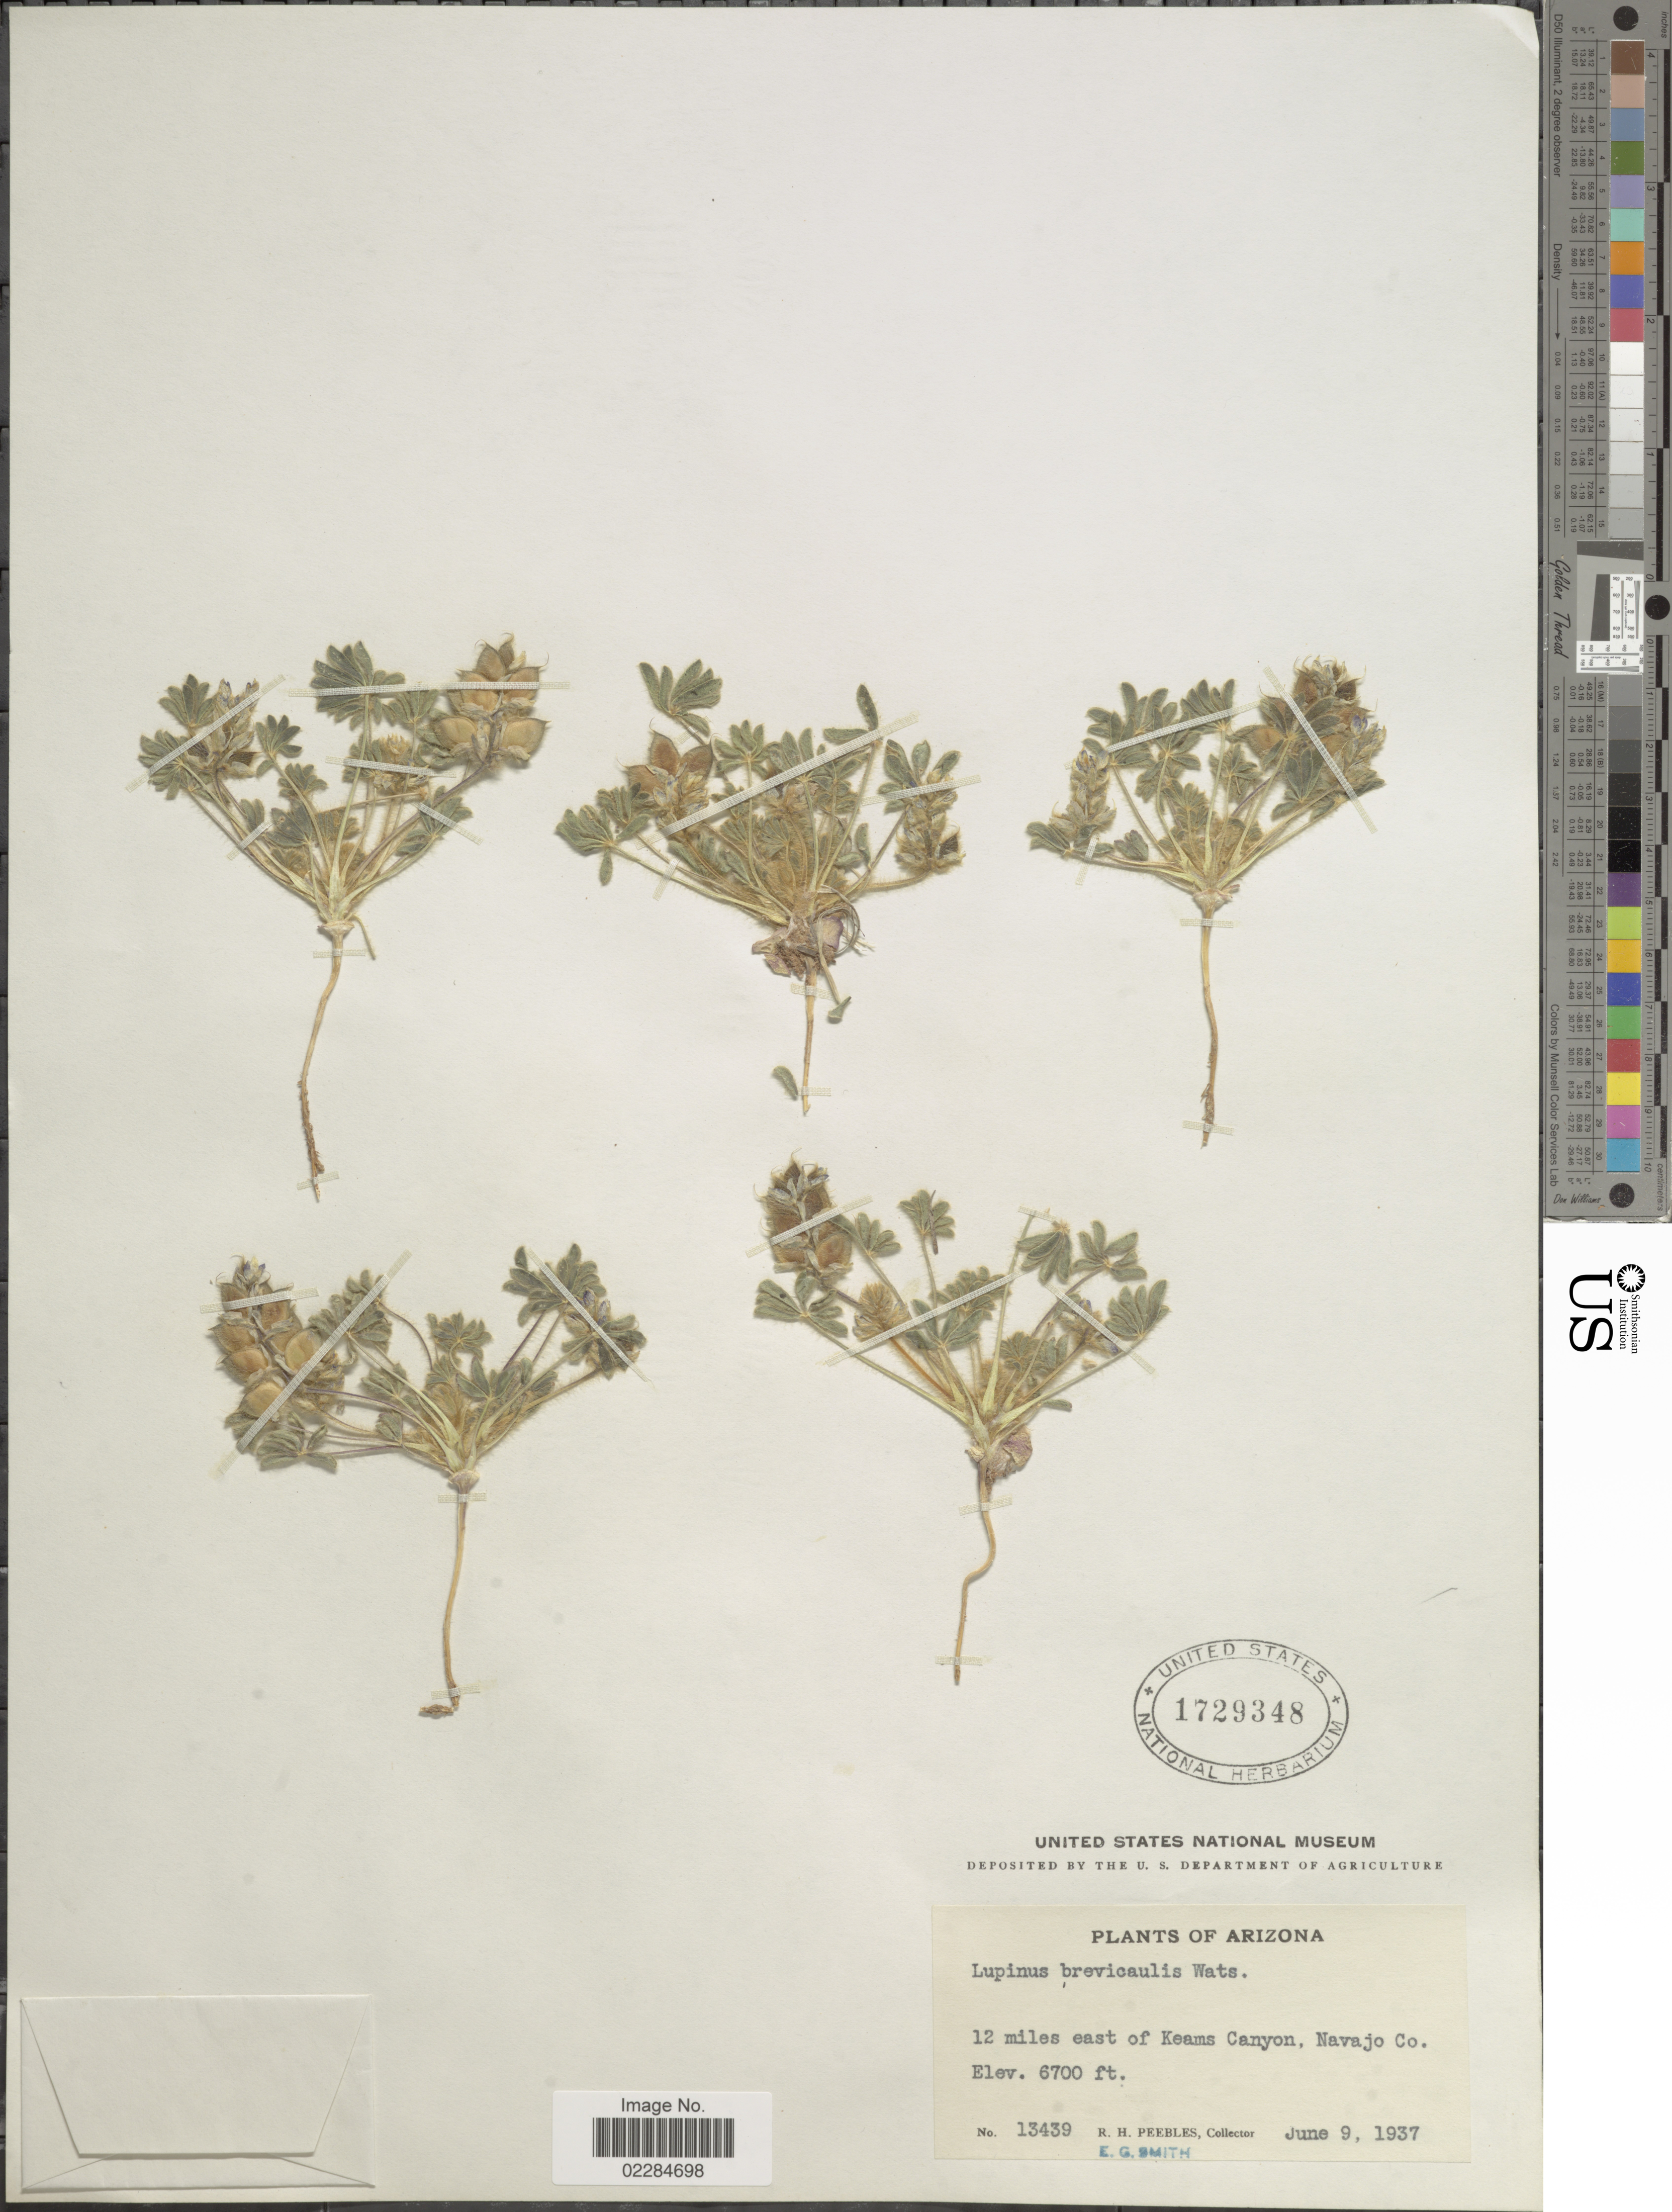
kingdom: Plantae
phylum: Tracheophyta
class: Magnoliopsida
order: Fabales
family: Fabaceae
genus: Lupinus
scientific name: Lupinus brevicaulis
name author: S. Watson in C. King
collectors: R. H. Peebles & E. G. Smith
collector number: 13439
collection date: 1937-06-09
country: United States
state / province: Arizona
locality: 12 miles east of Keams Canyon, Navajo Co.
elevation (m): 2042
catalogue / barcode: US 1729348